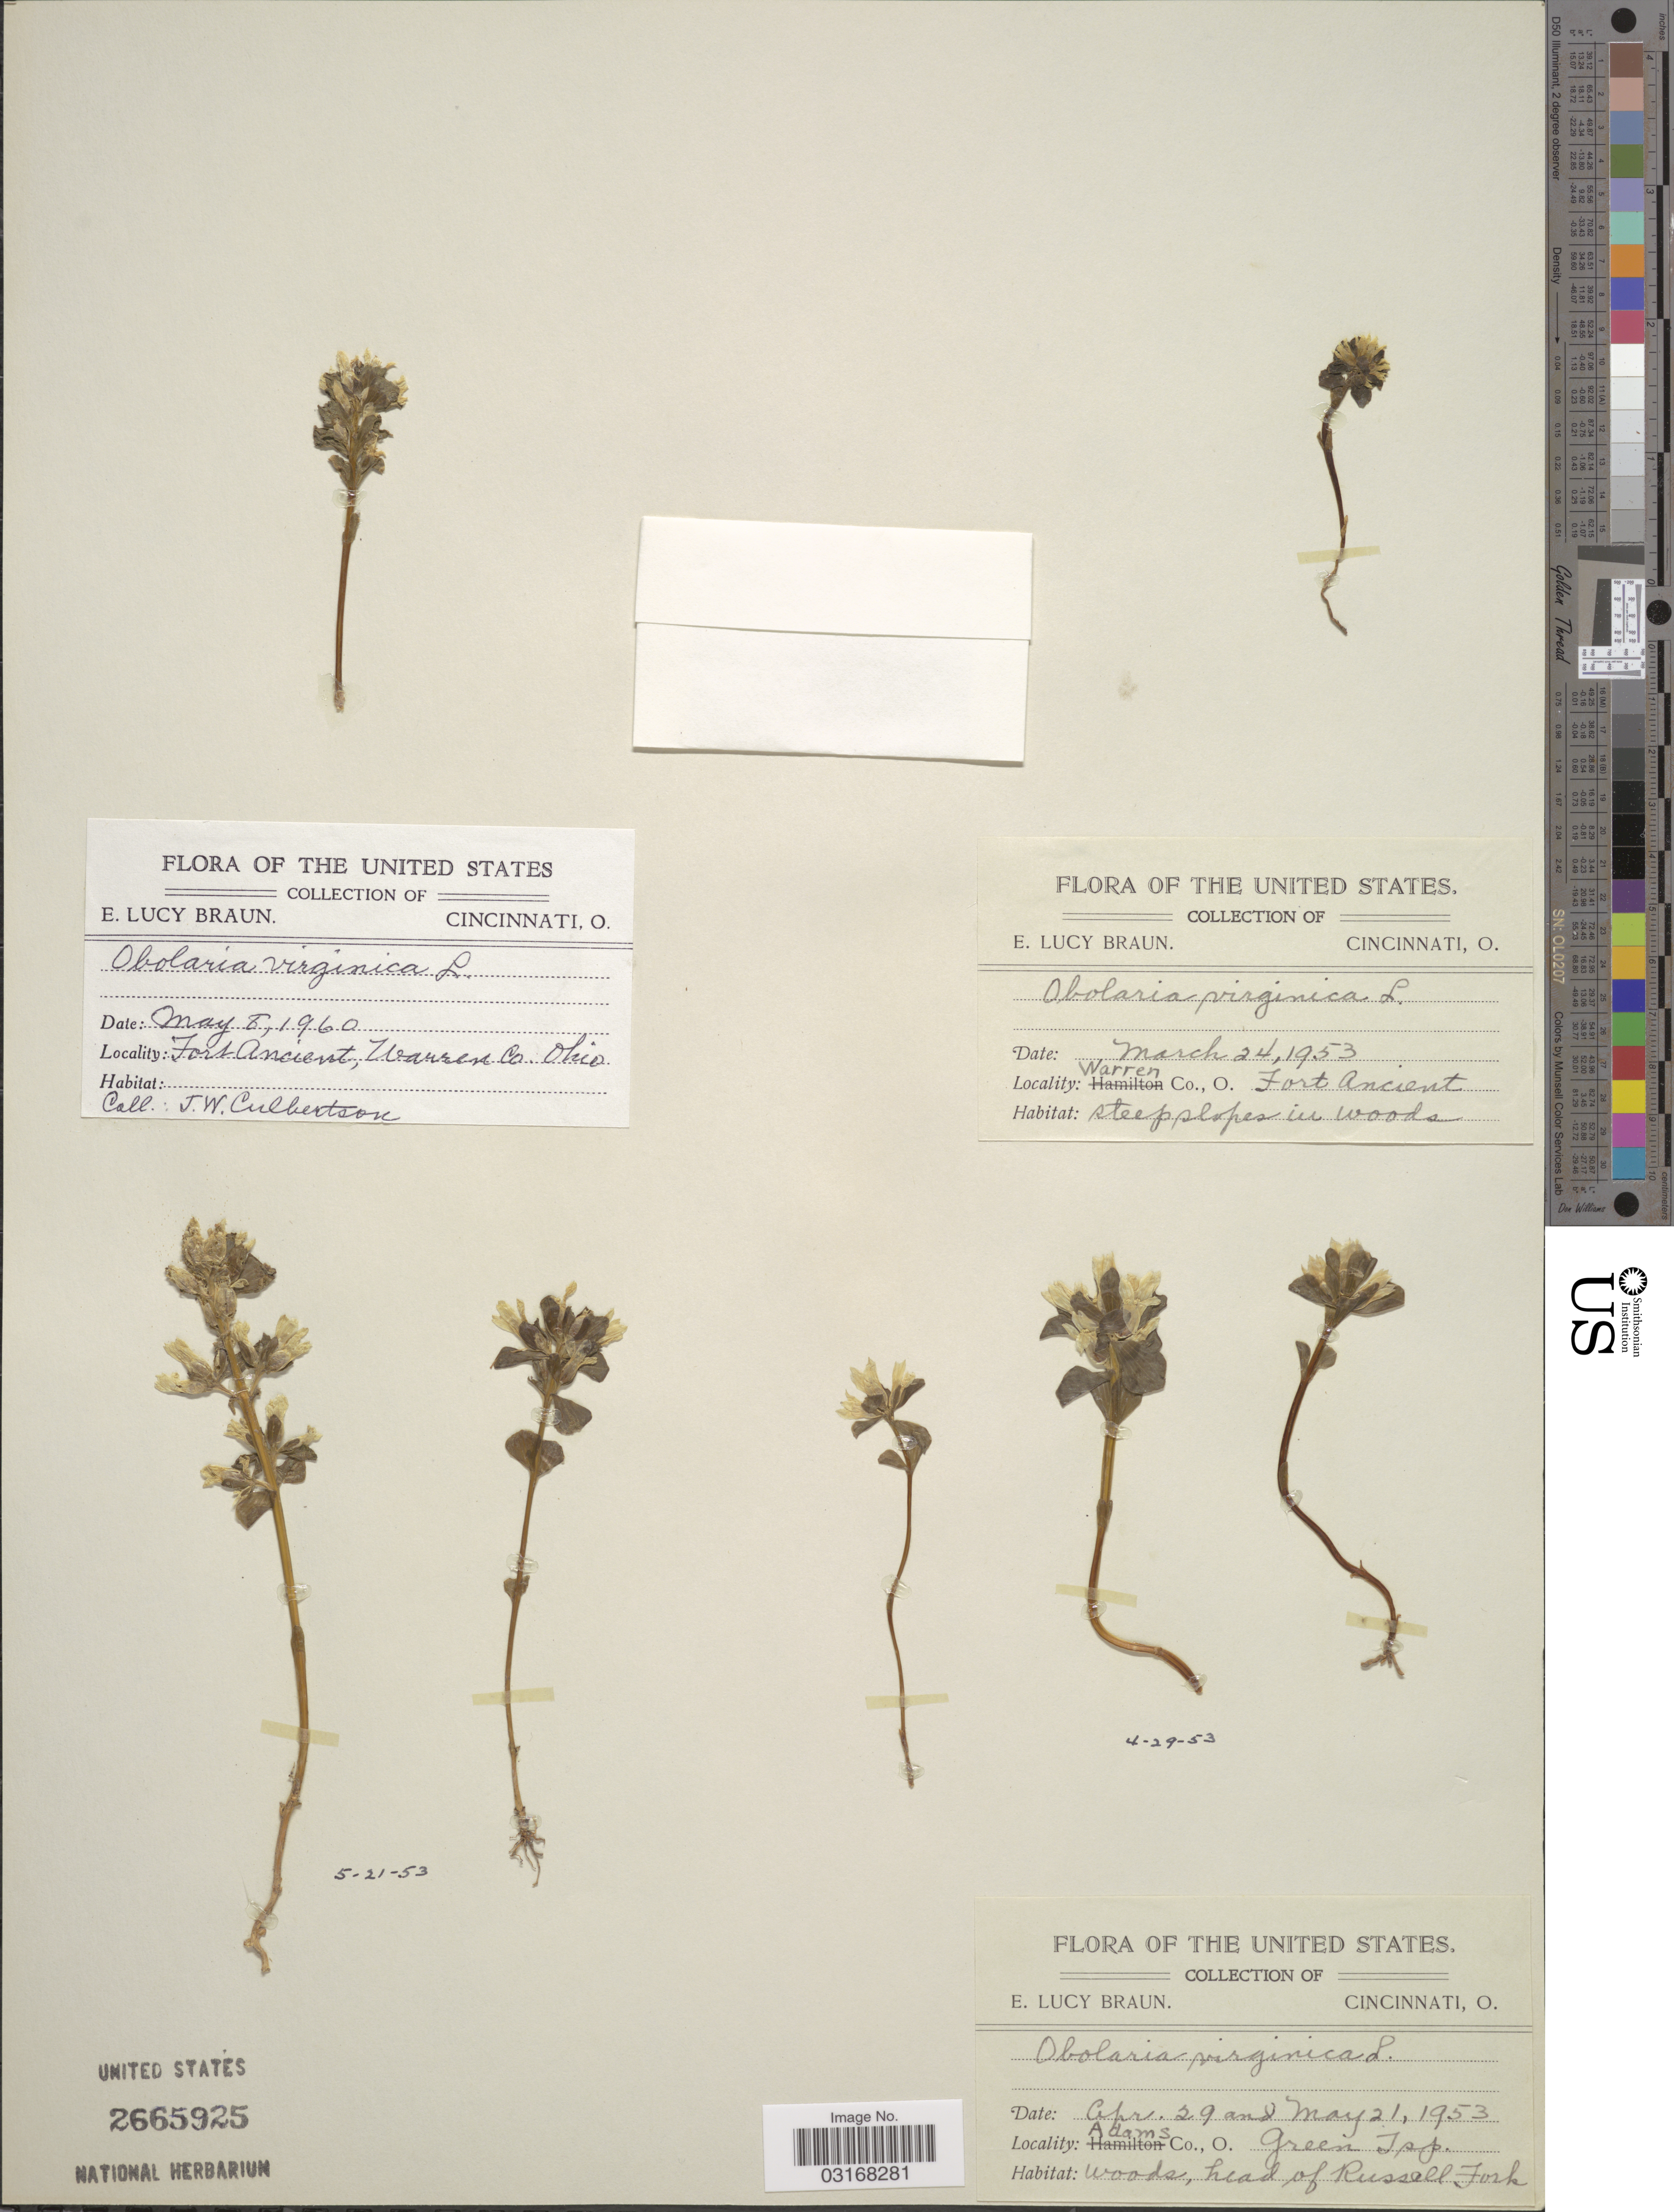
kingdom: Plantae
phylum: Tracheophyta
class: Magnoliopsida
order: Gentianales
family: Gentianaceae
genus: Obolaria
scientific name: Obolaria virginica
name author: L.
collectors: J. Culbertson & E. Braun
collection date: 1953-03-24/1960-05-08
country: United States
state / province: Ohio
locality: Fort Ancient, Warren Co. O.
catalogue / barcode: US 2665925